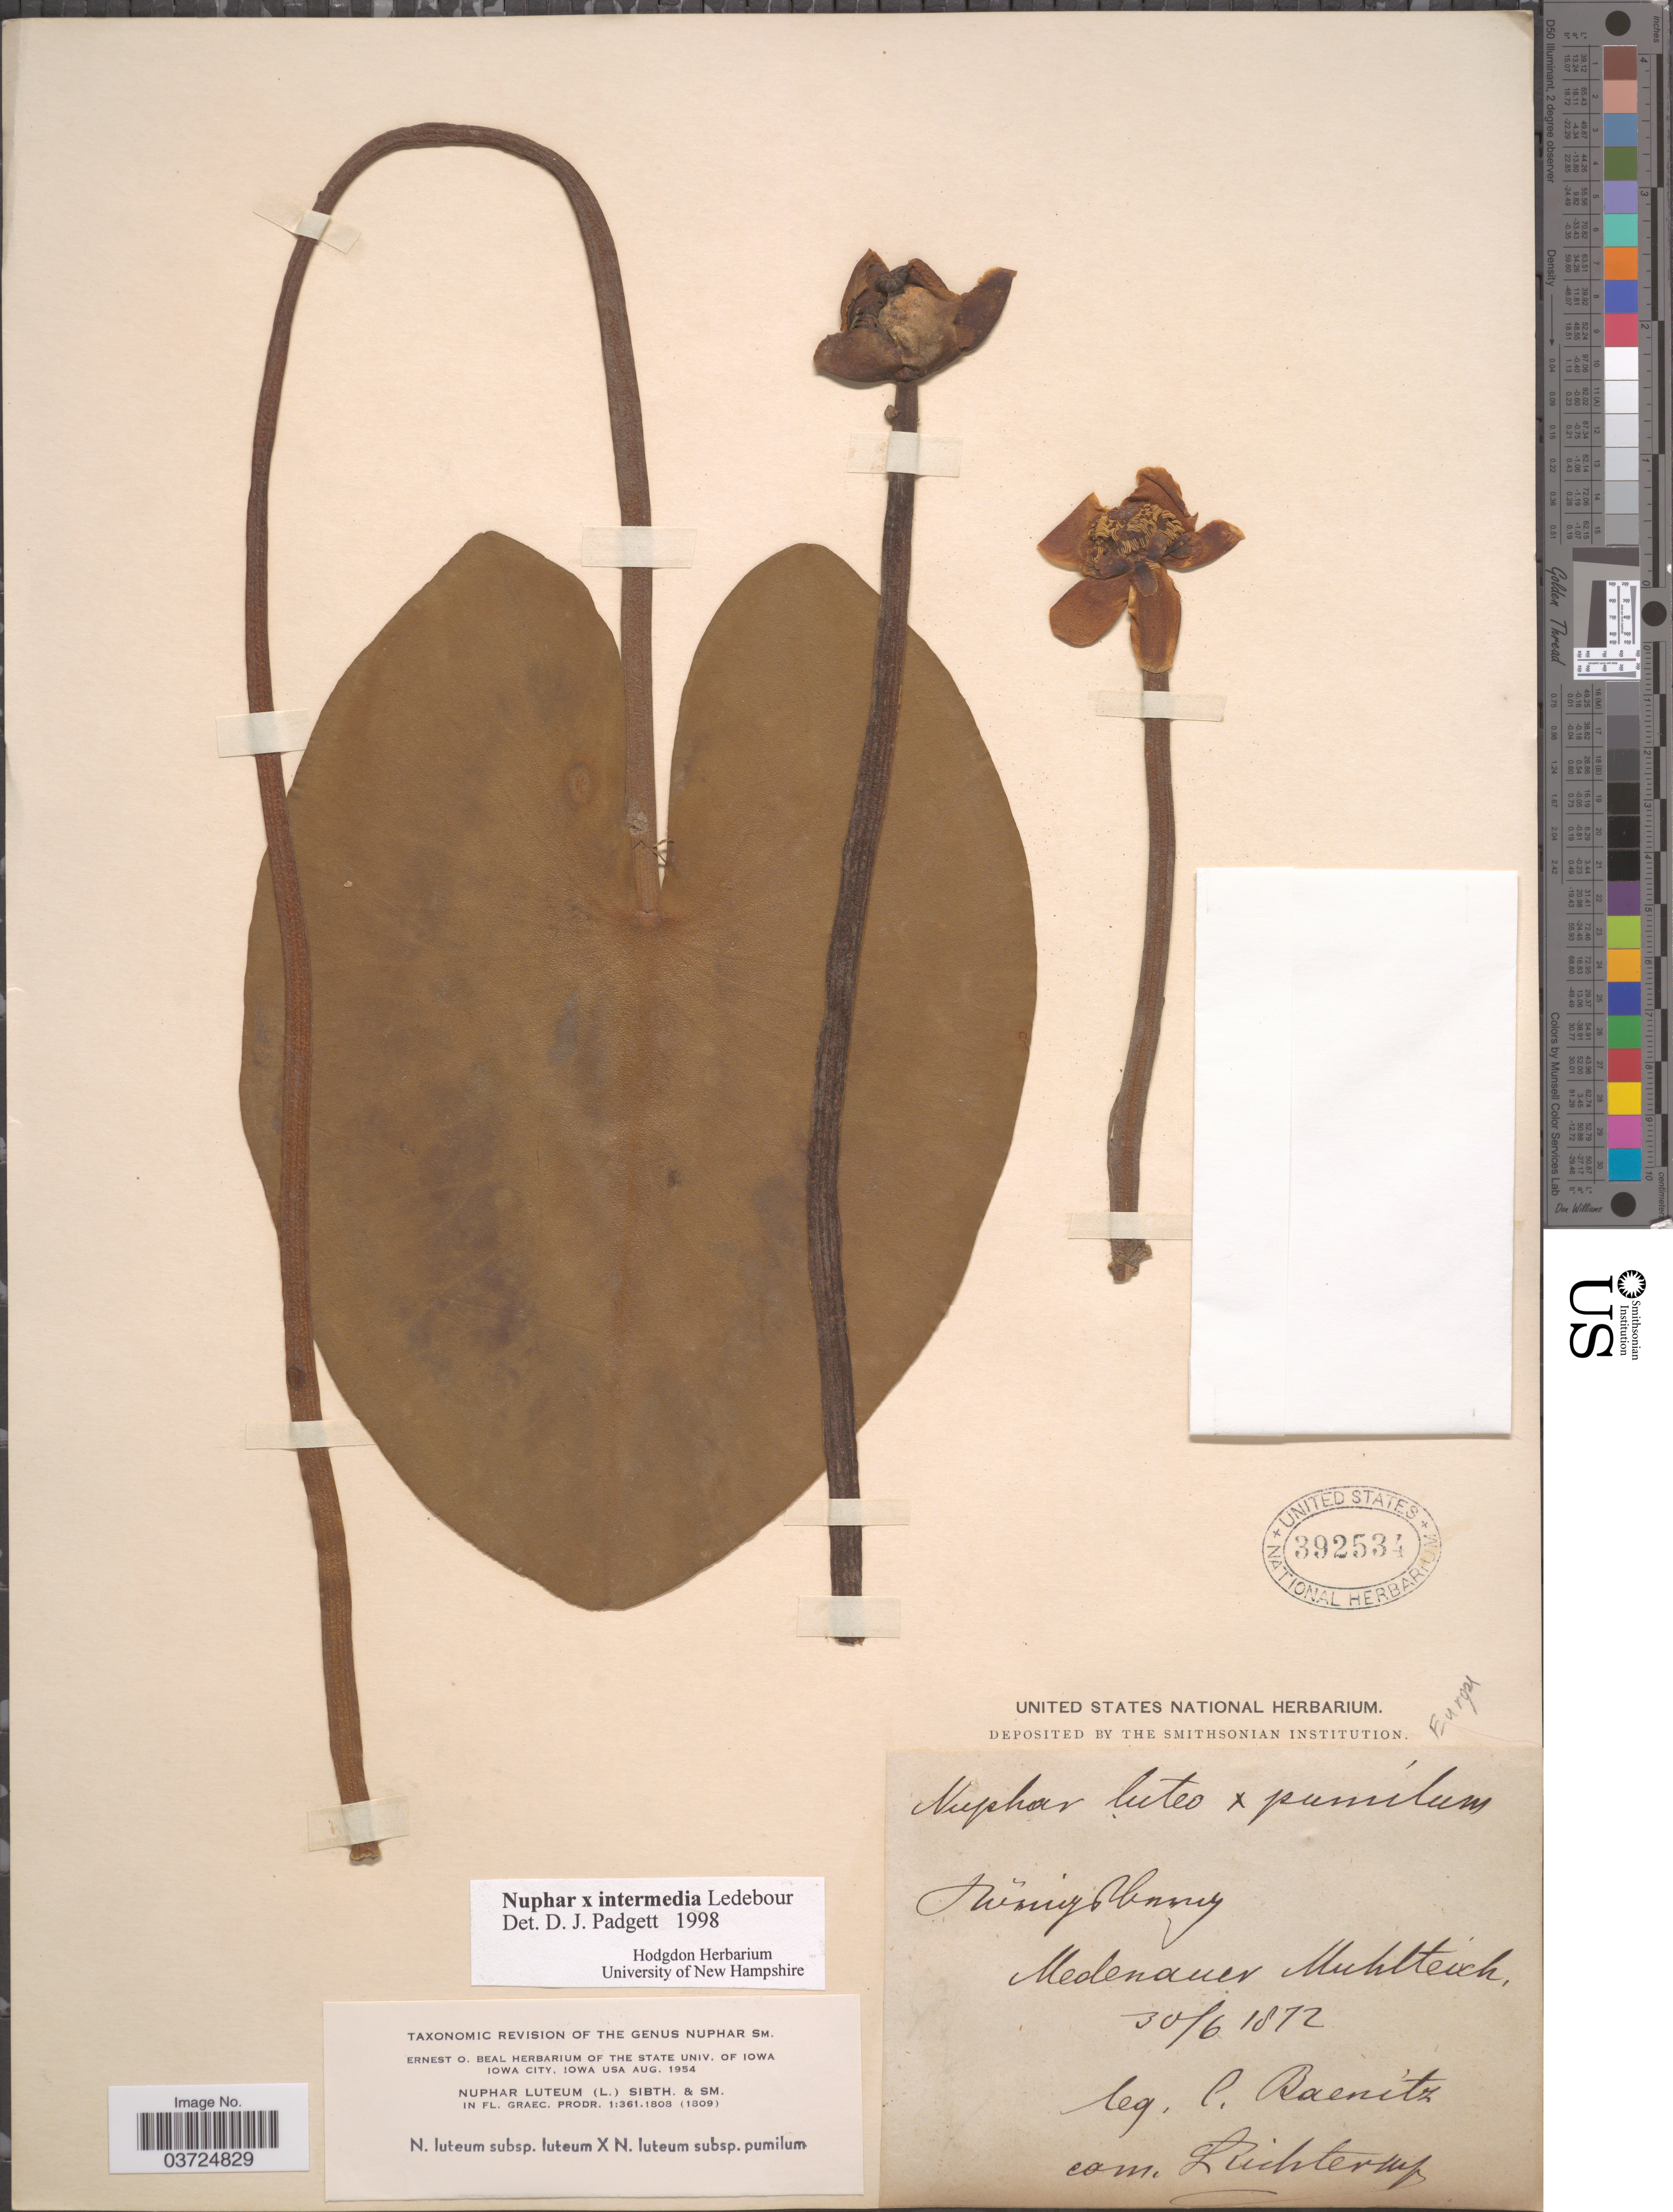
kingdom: Plantae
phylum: Tracheophyta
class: Magnoliopsida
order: Nymphaeales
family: Nymphaeaceae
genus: Nuphar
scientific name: Nuphar intermedia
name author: Ledeb.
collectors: C. G. Baenitz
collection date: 1872-06-30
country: Russian Federation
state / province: Kaliningrad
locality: Medenauer Muhlteich. Europe.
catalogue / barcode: US 392534